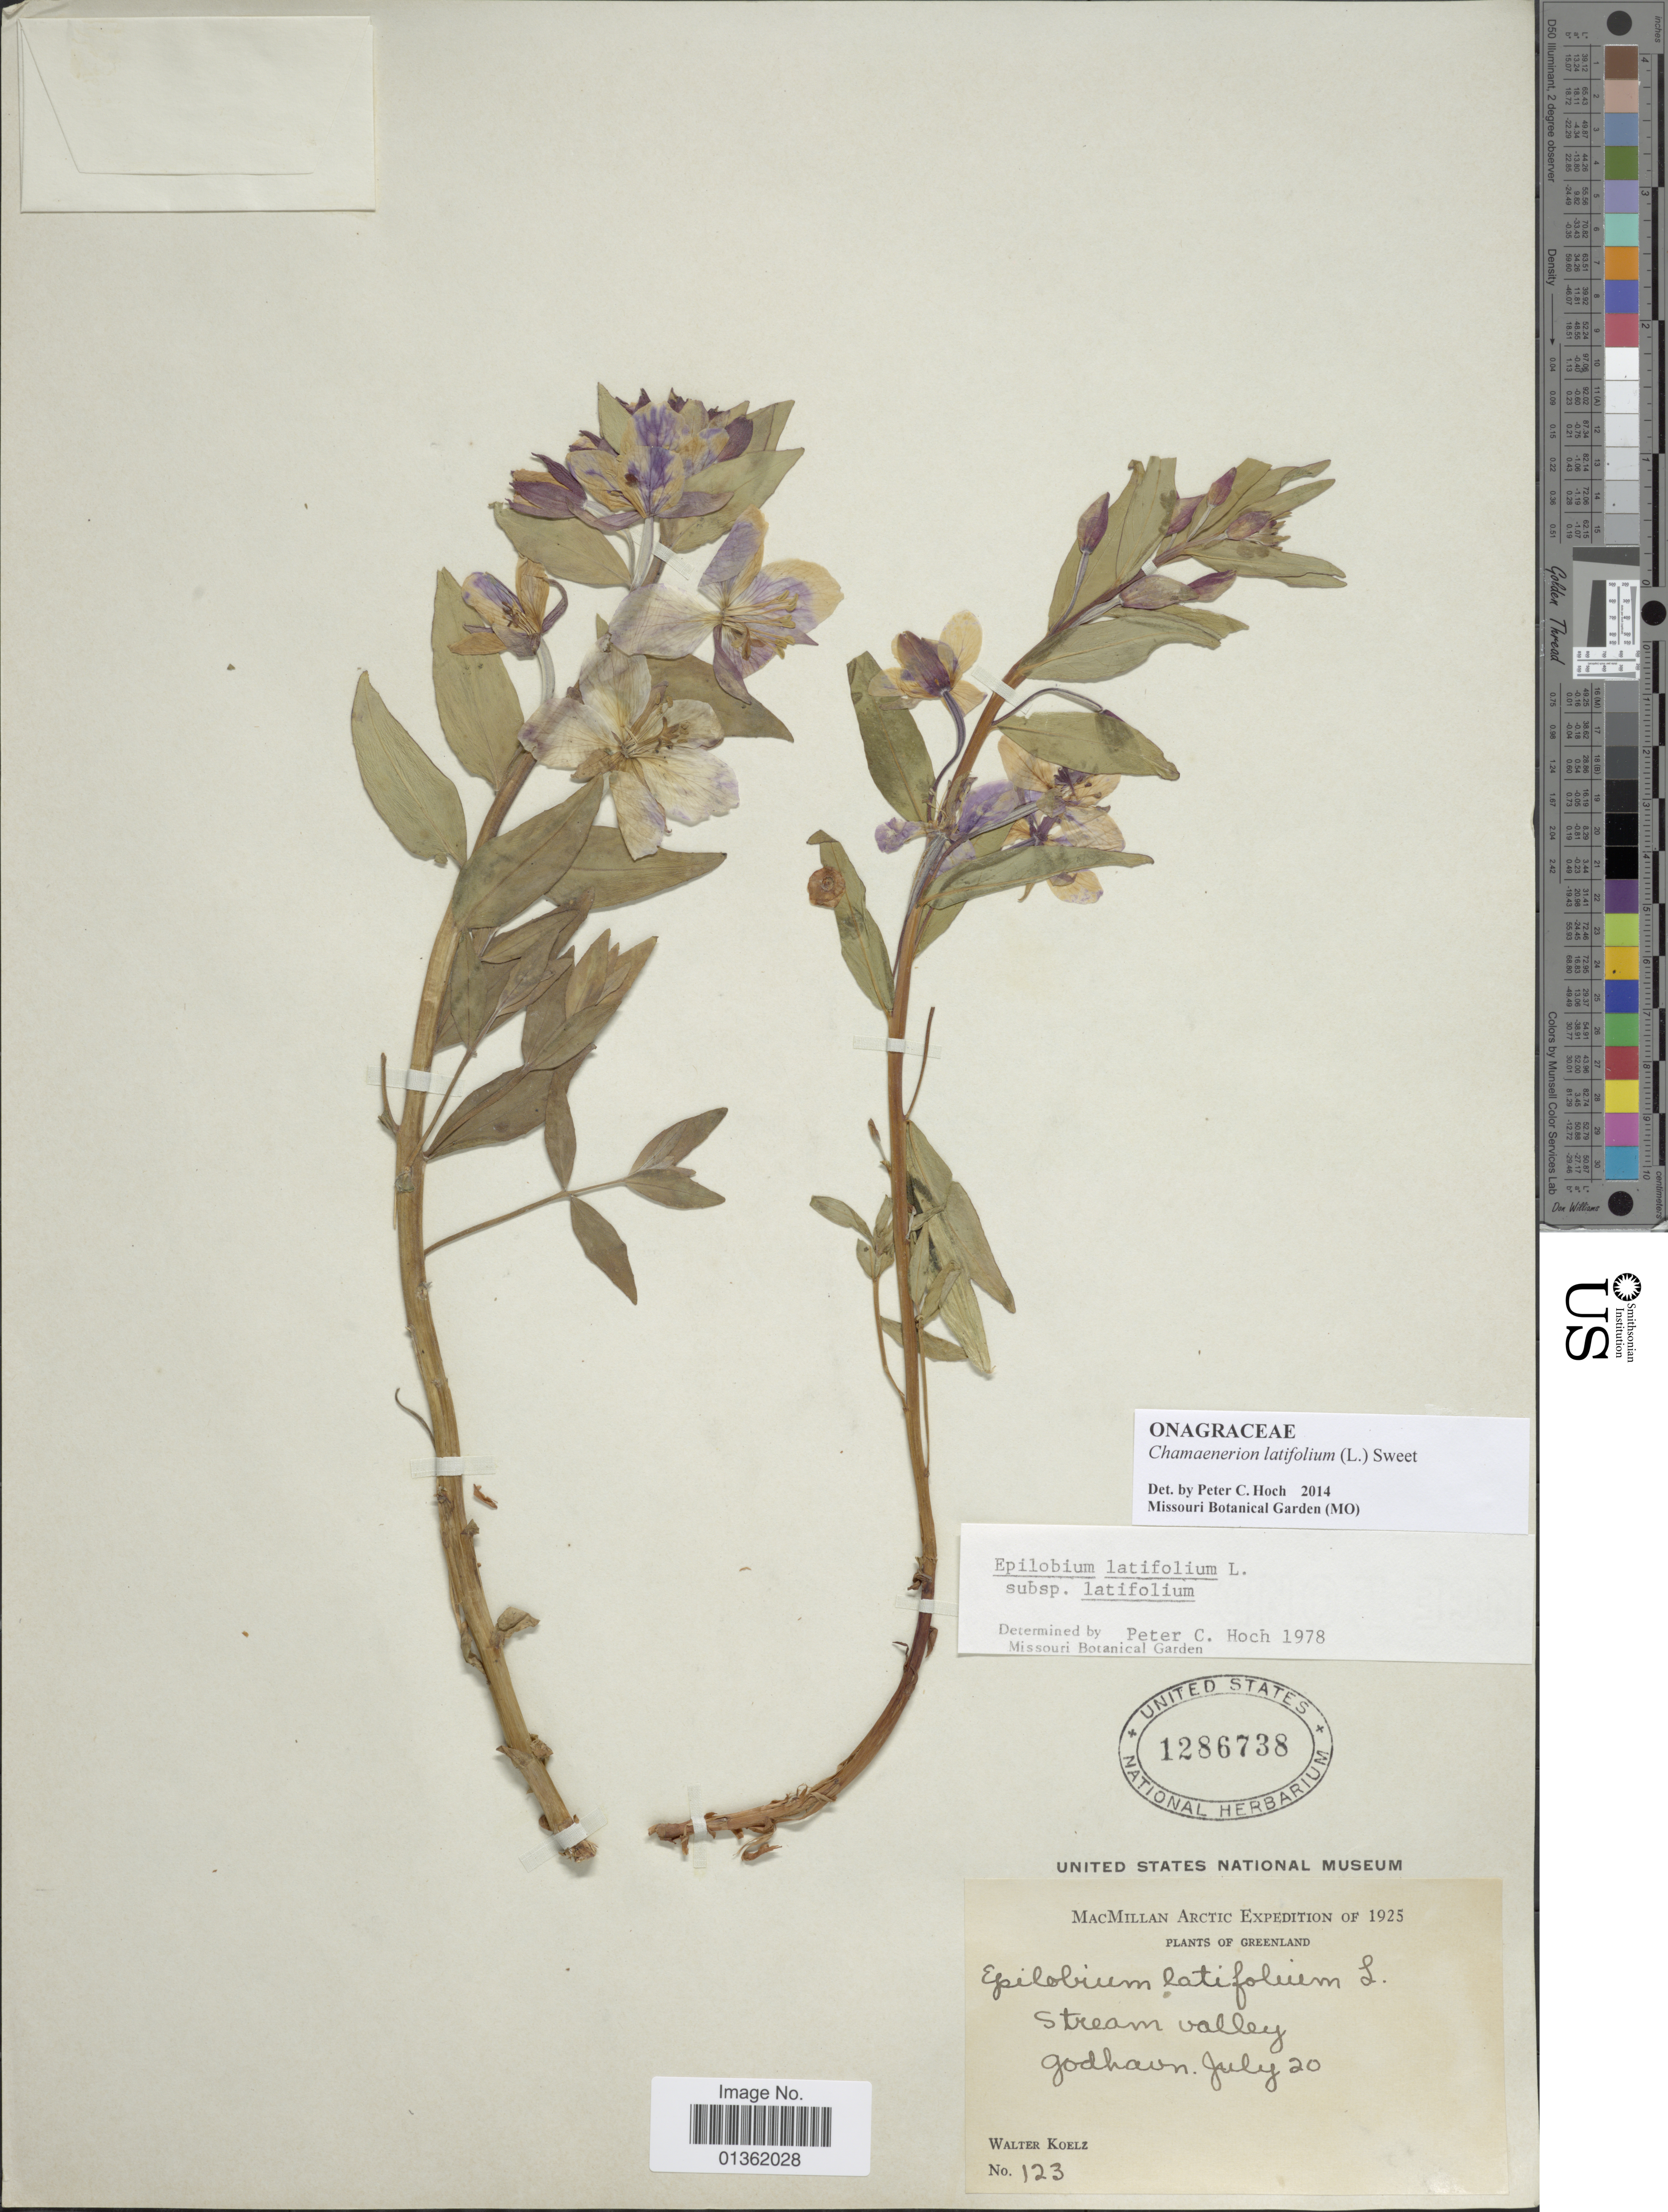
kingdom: Plantae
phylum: Tracheophyta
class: Magnoliopsida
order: Myrtales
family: Onagraceae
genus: Chamaenerion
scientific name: Chamaenerion latifolium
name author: (L.) Th. Fr. & Lange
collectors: W. N. Koelz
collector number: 123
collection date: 1925-07-20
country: Greenland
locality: Godhavn.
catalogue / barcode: US 1286738